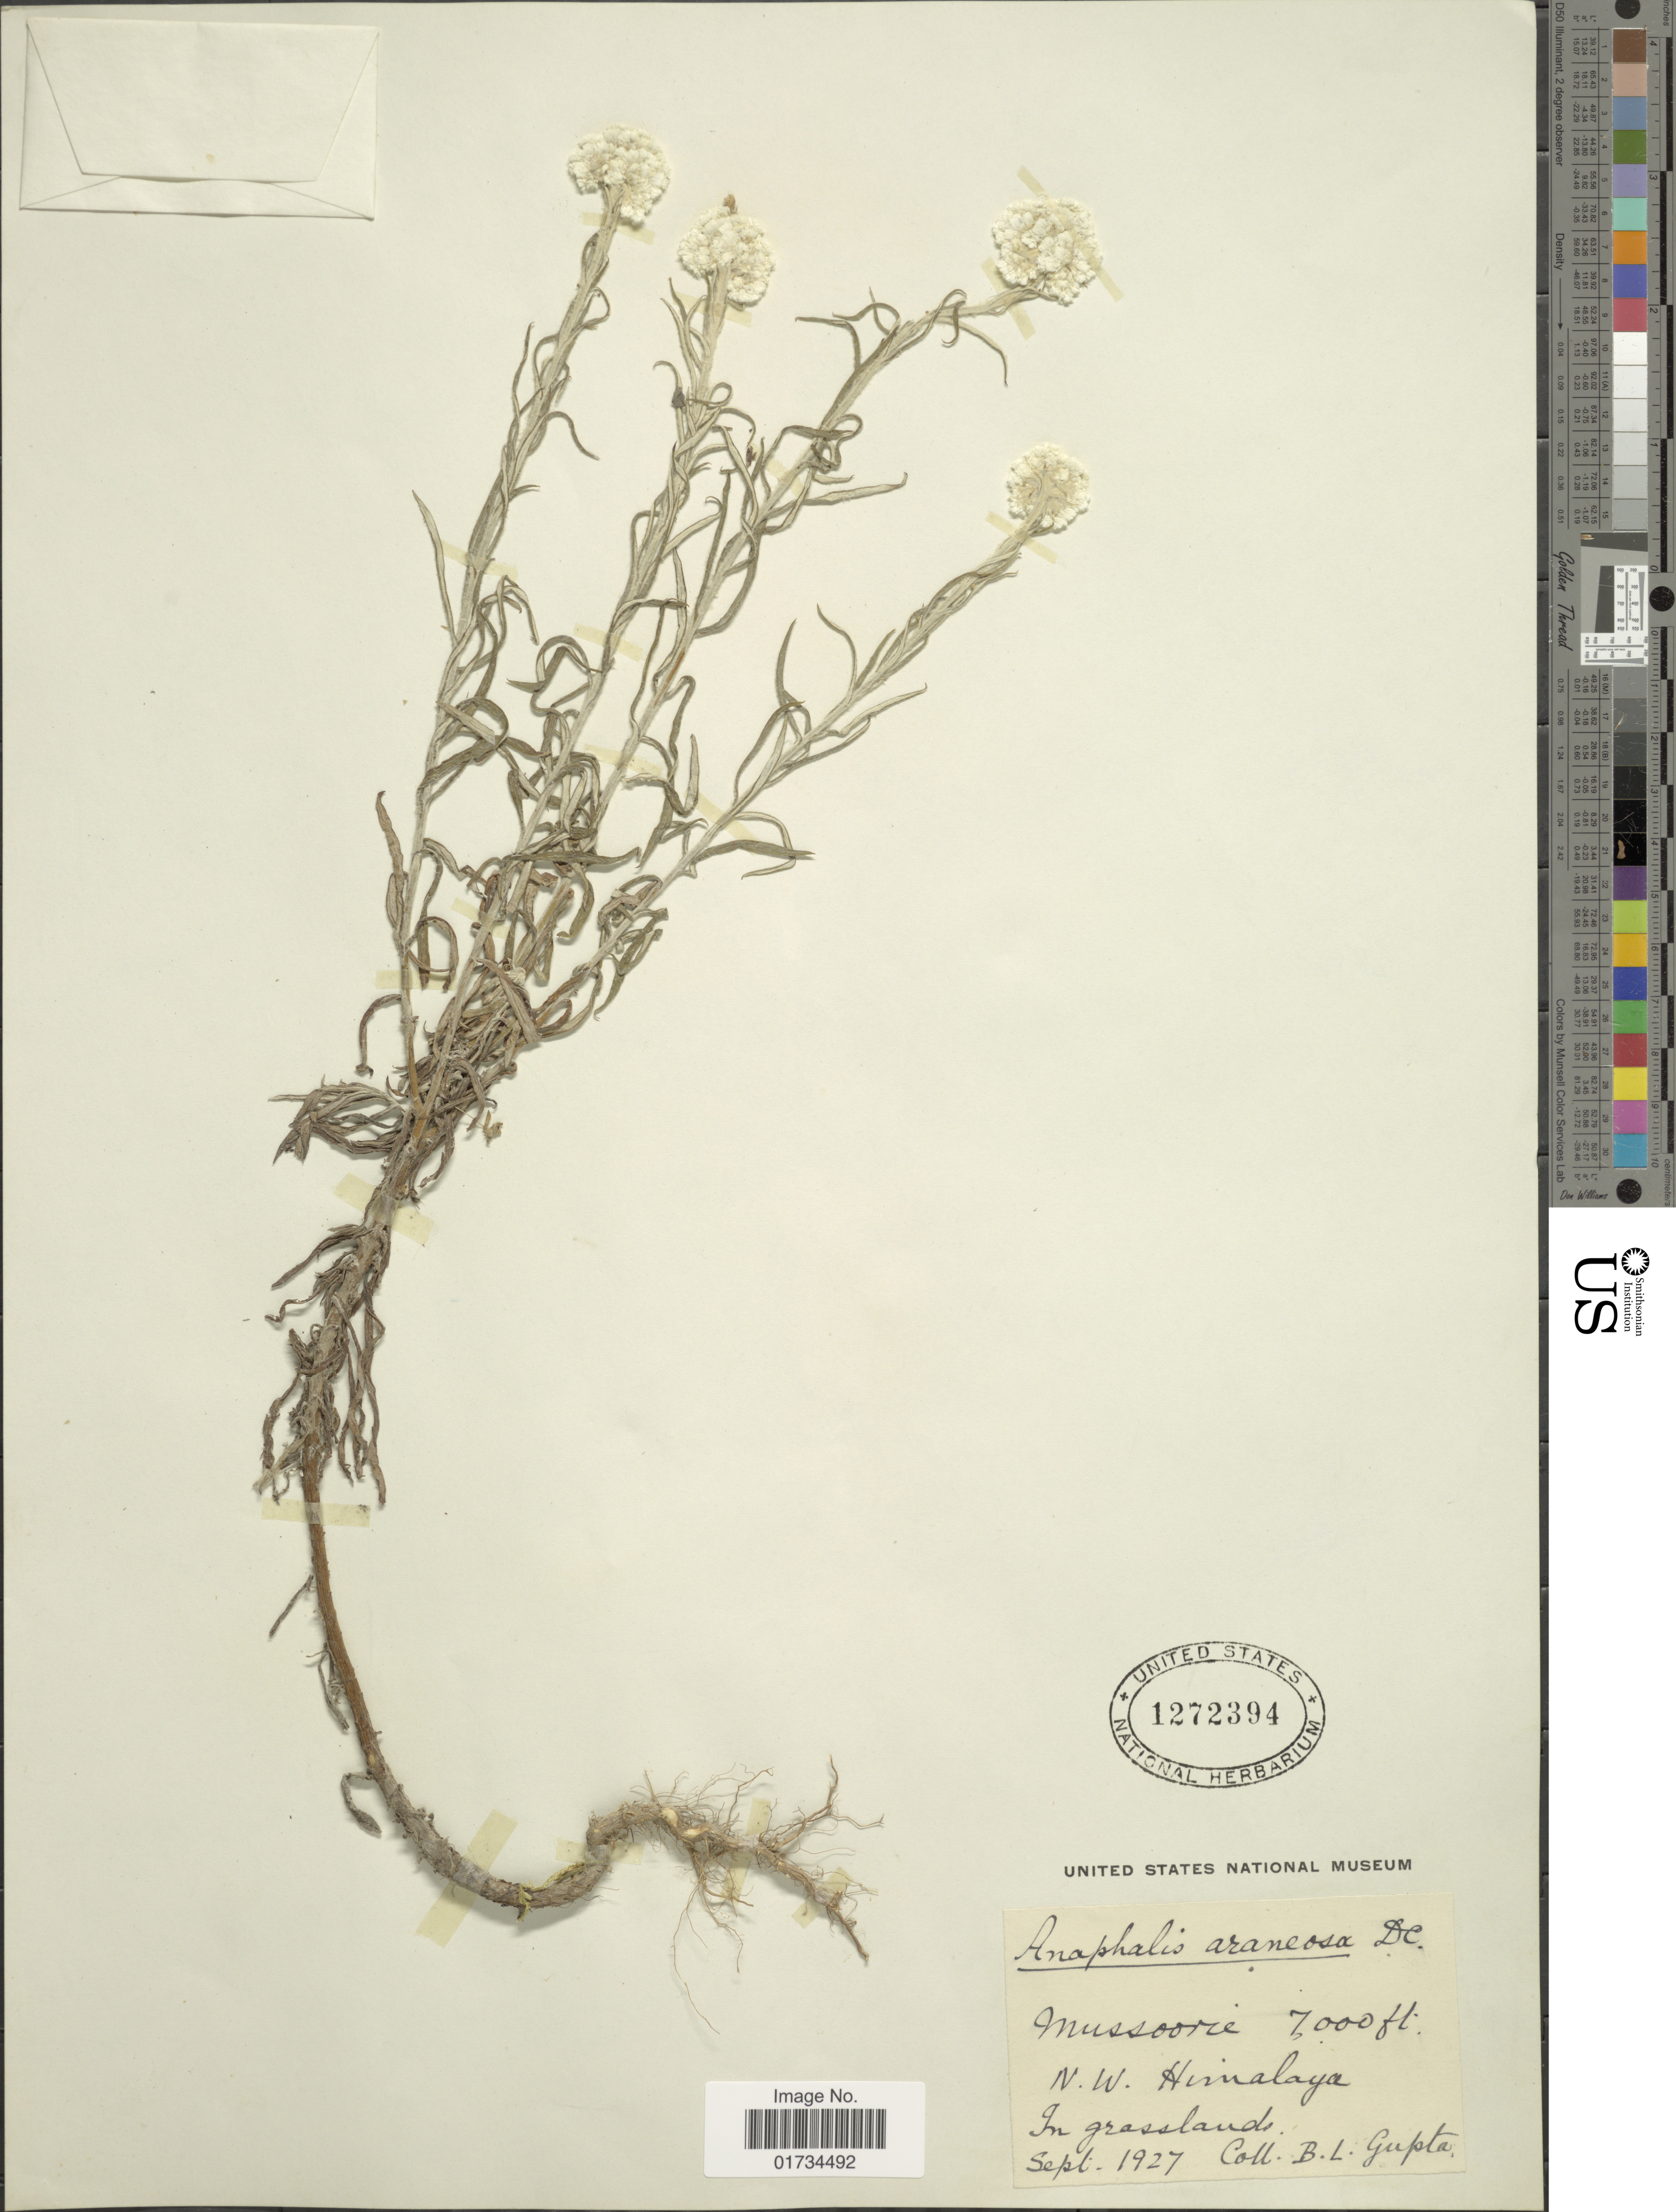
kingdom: Plantae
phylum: Tracheophyta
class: Magnoliopsida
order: Asterales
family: Asteraceae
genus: Anaphalis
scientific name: Anaphalis contorta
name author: (D. Don) Hook. f.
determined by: Chen, Y. S.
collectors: B. L. Gupta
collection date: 1927-09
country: India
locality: N. W. Himalaya, Mussoorie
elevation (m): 2134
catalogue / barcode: US 1272394